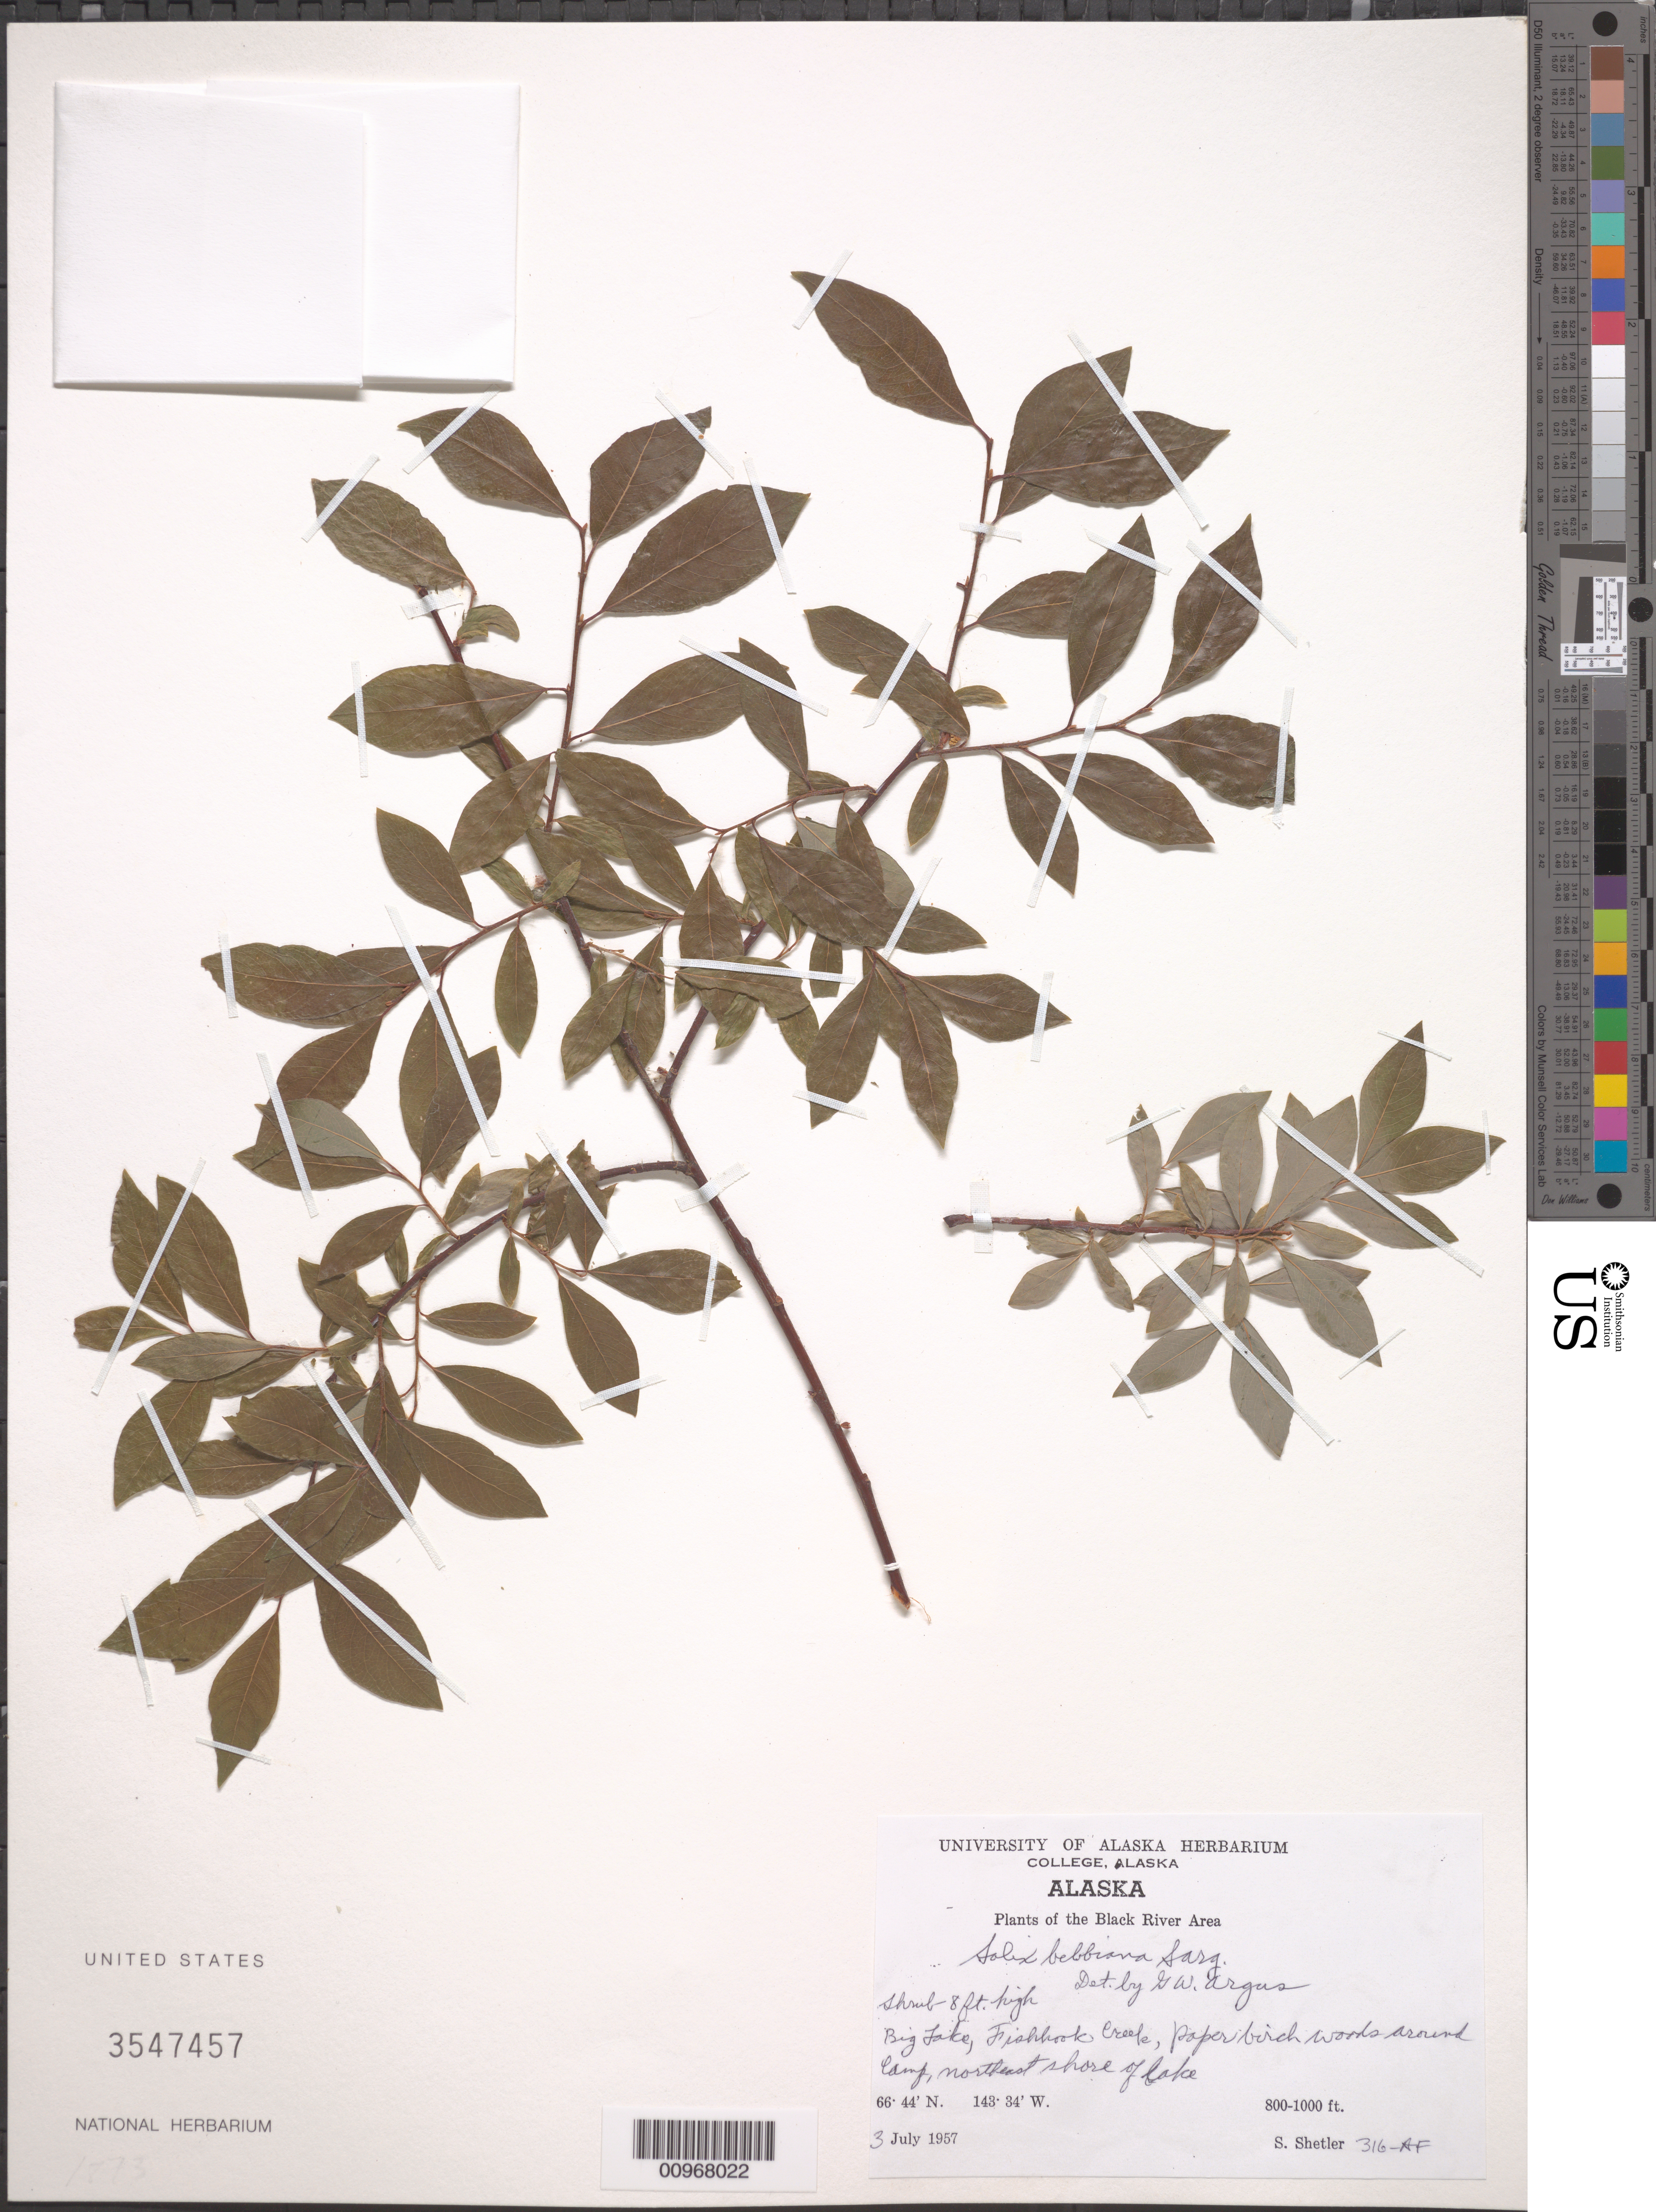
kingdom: Plantae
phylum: Tracheophyta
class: Magnoliopsida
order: Malpighiales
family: Salicaceae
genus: Salix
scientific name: Salix bebbiana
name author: Sarg.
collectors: S. Shetler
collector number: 316-AF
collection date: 1957-07-03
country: United States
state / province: Alaska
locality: The Black River Area. Big Lake, Fishhook Creek, paper birch woods around camp, northeast shore of lake.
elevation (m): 244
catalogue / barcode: US 3547457